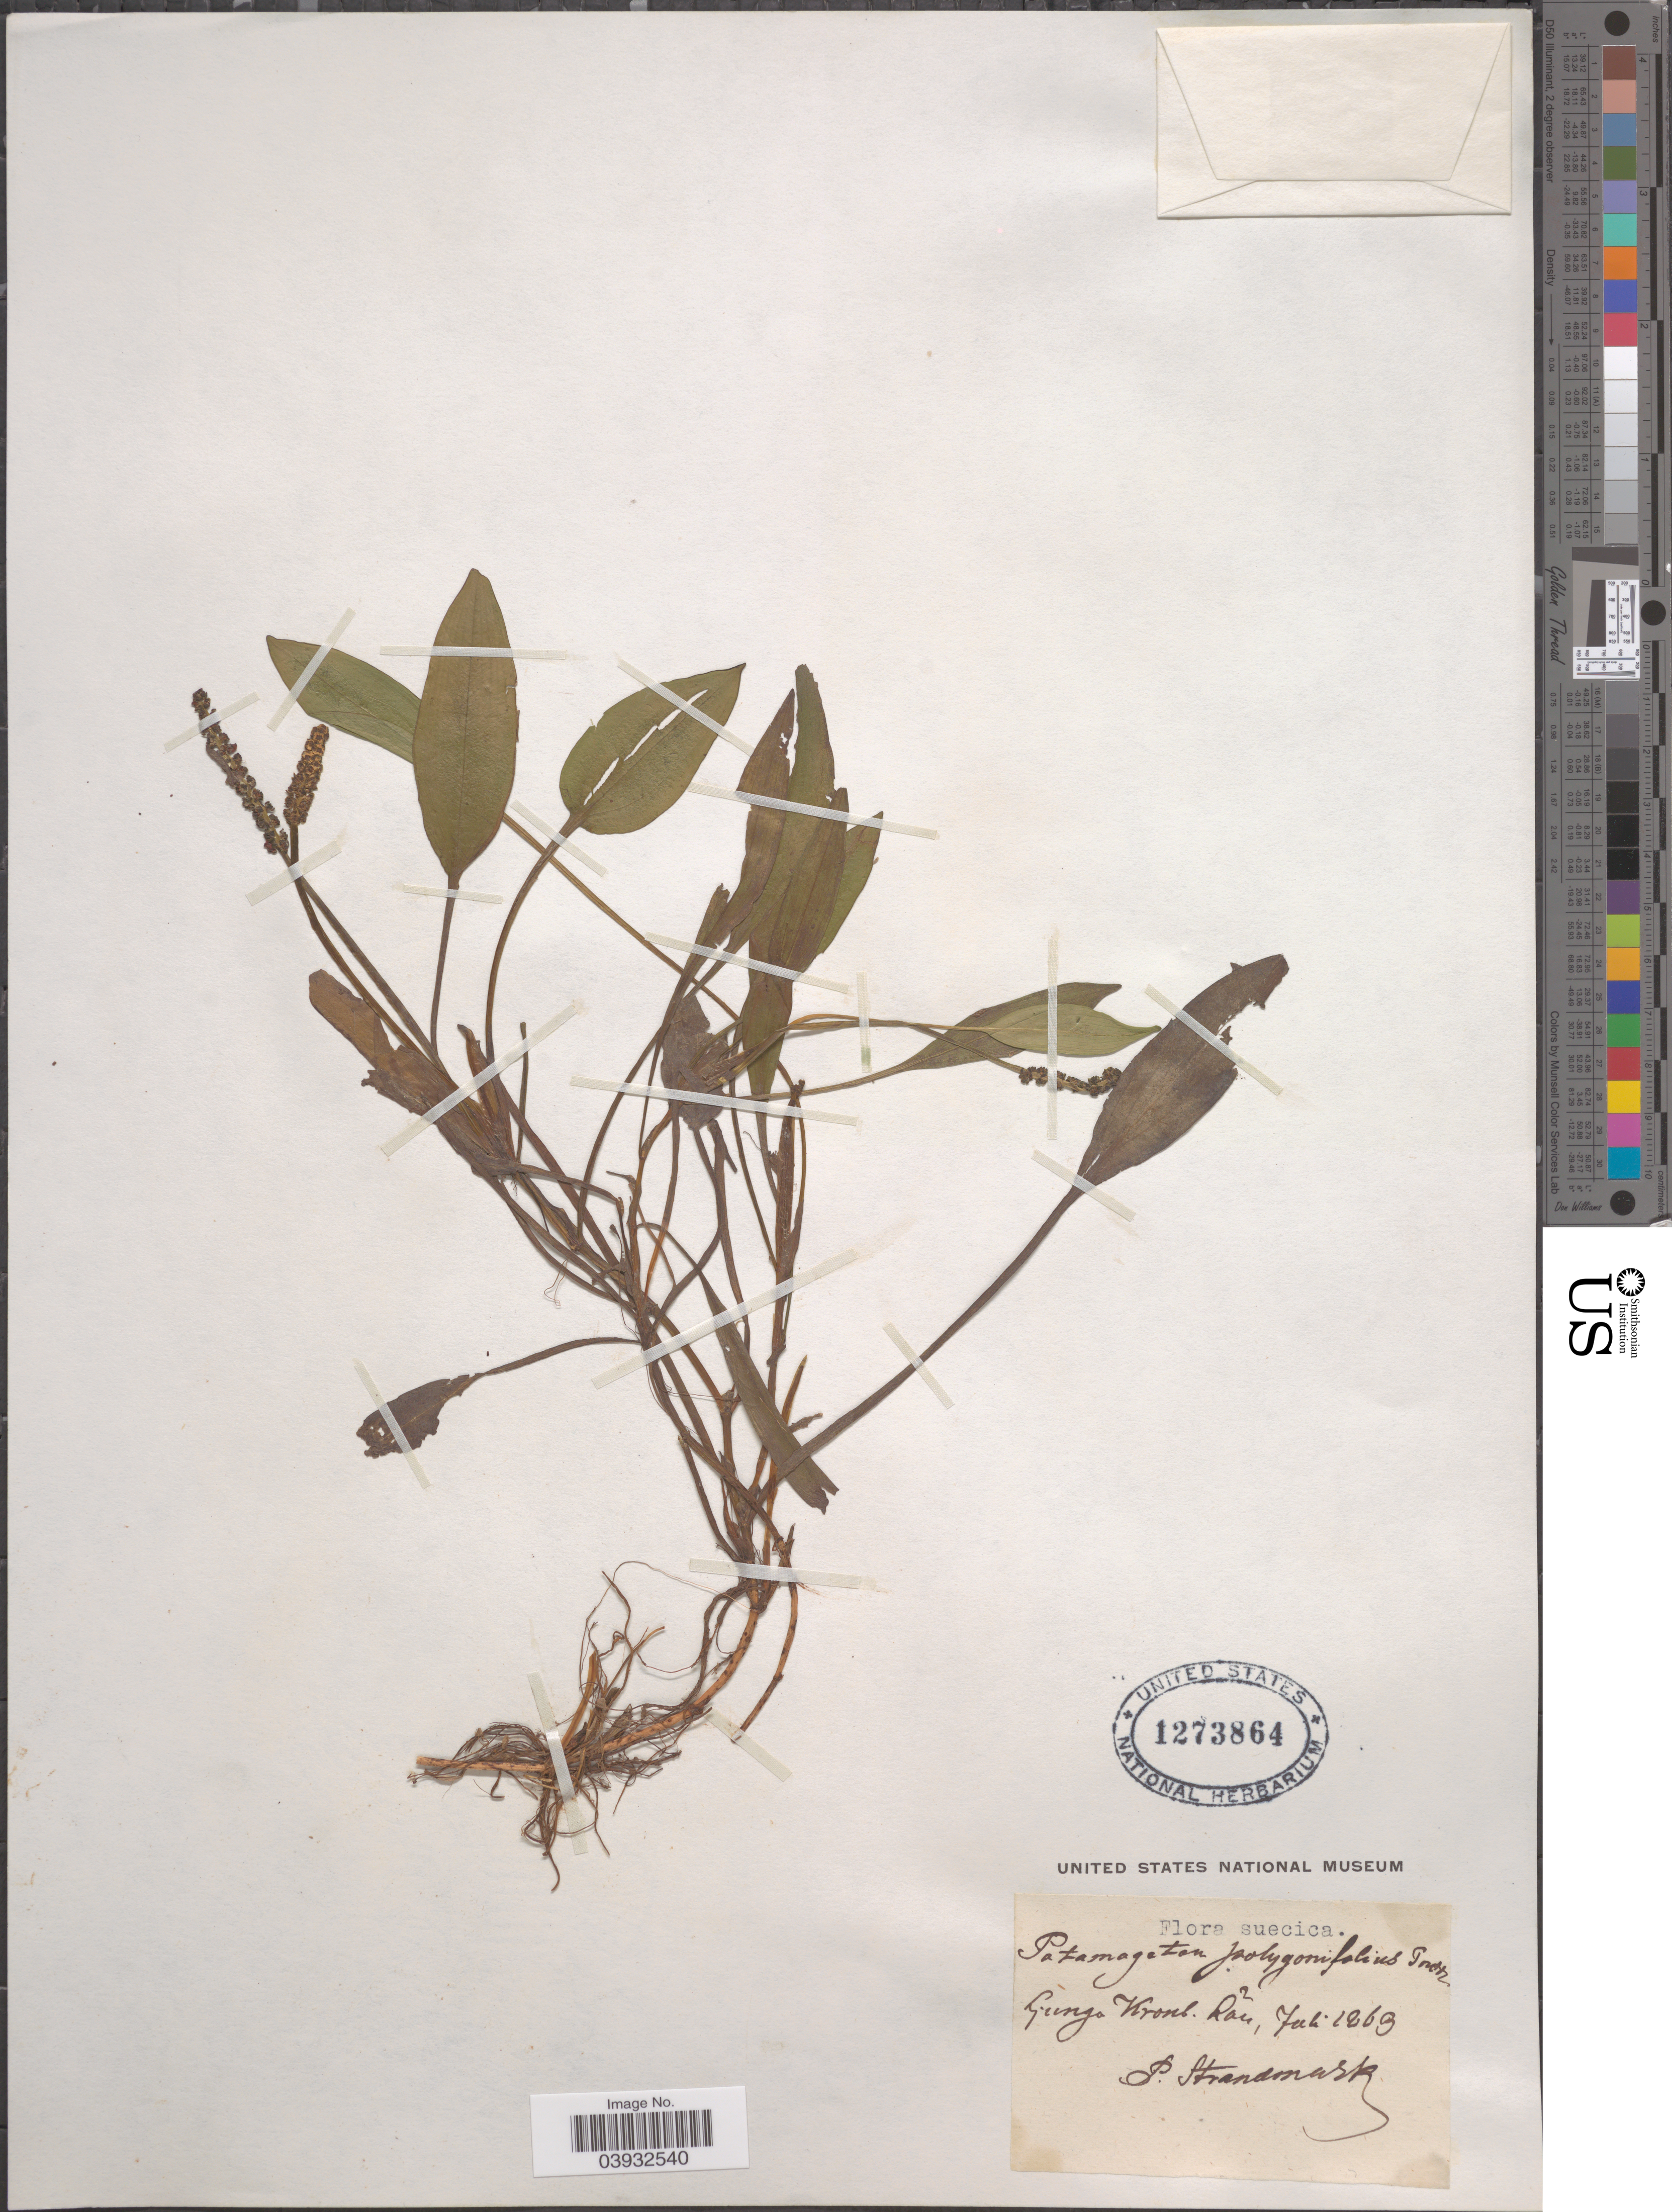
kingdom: Plantae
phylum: Tracheophyta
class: Liliopsida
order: Alismatales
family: Potamogetonaceae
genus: Potamogeton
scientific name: Potamogeton polygonifolius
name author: Pourr.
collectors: P. Strandmark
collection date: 1869-07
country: Sweden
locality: Suecica. Ljunga Kronb. Rau [interpreted].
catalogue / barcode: US 1273864